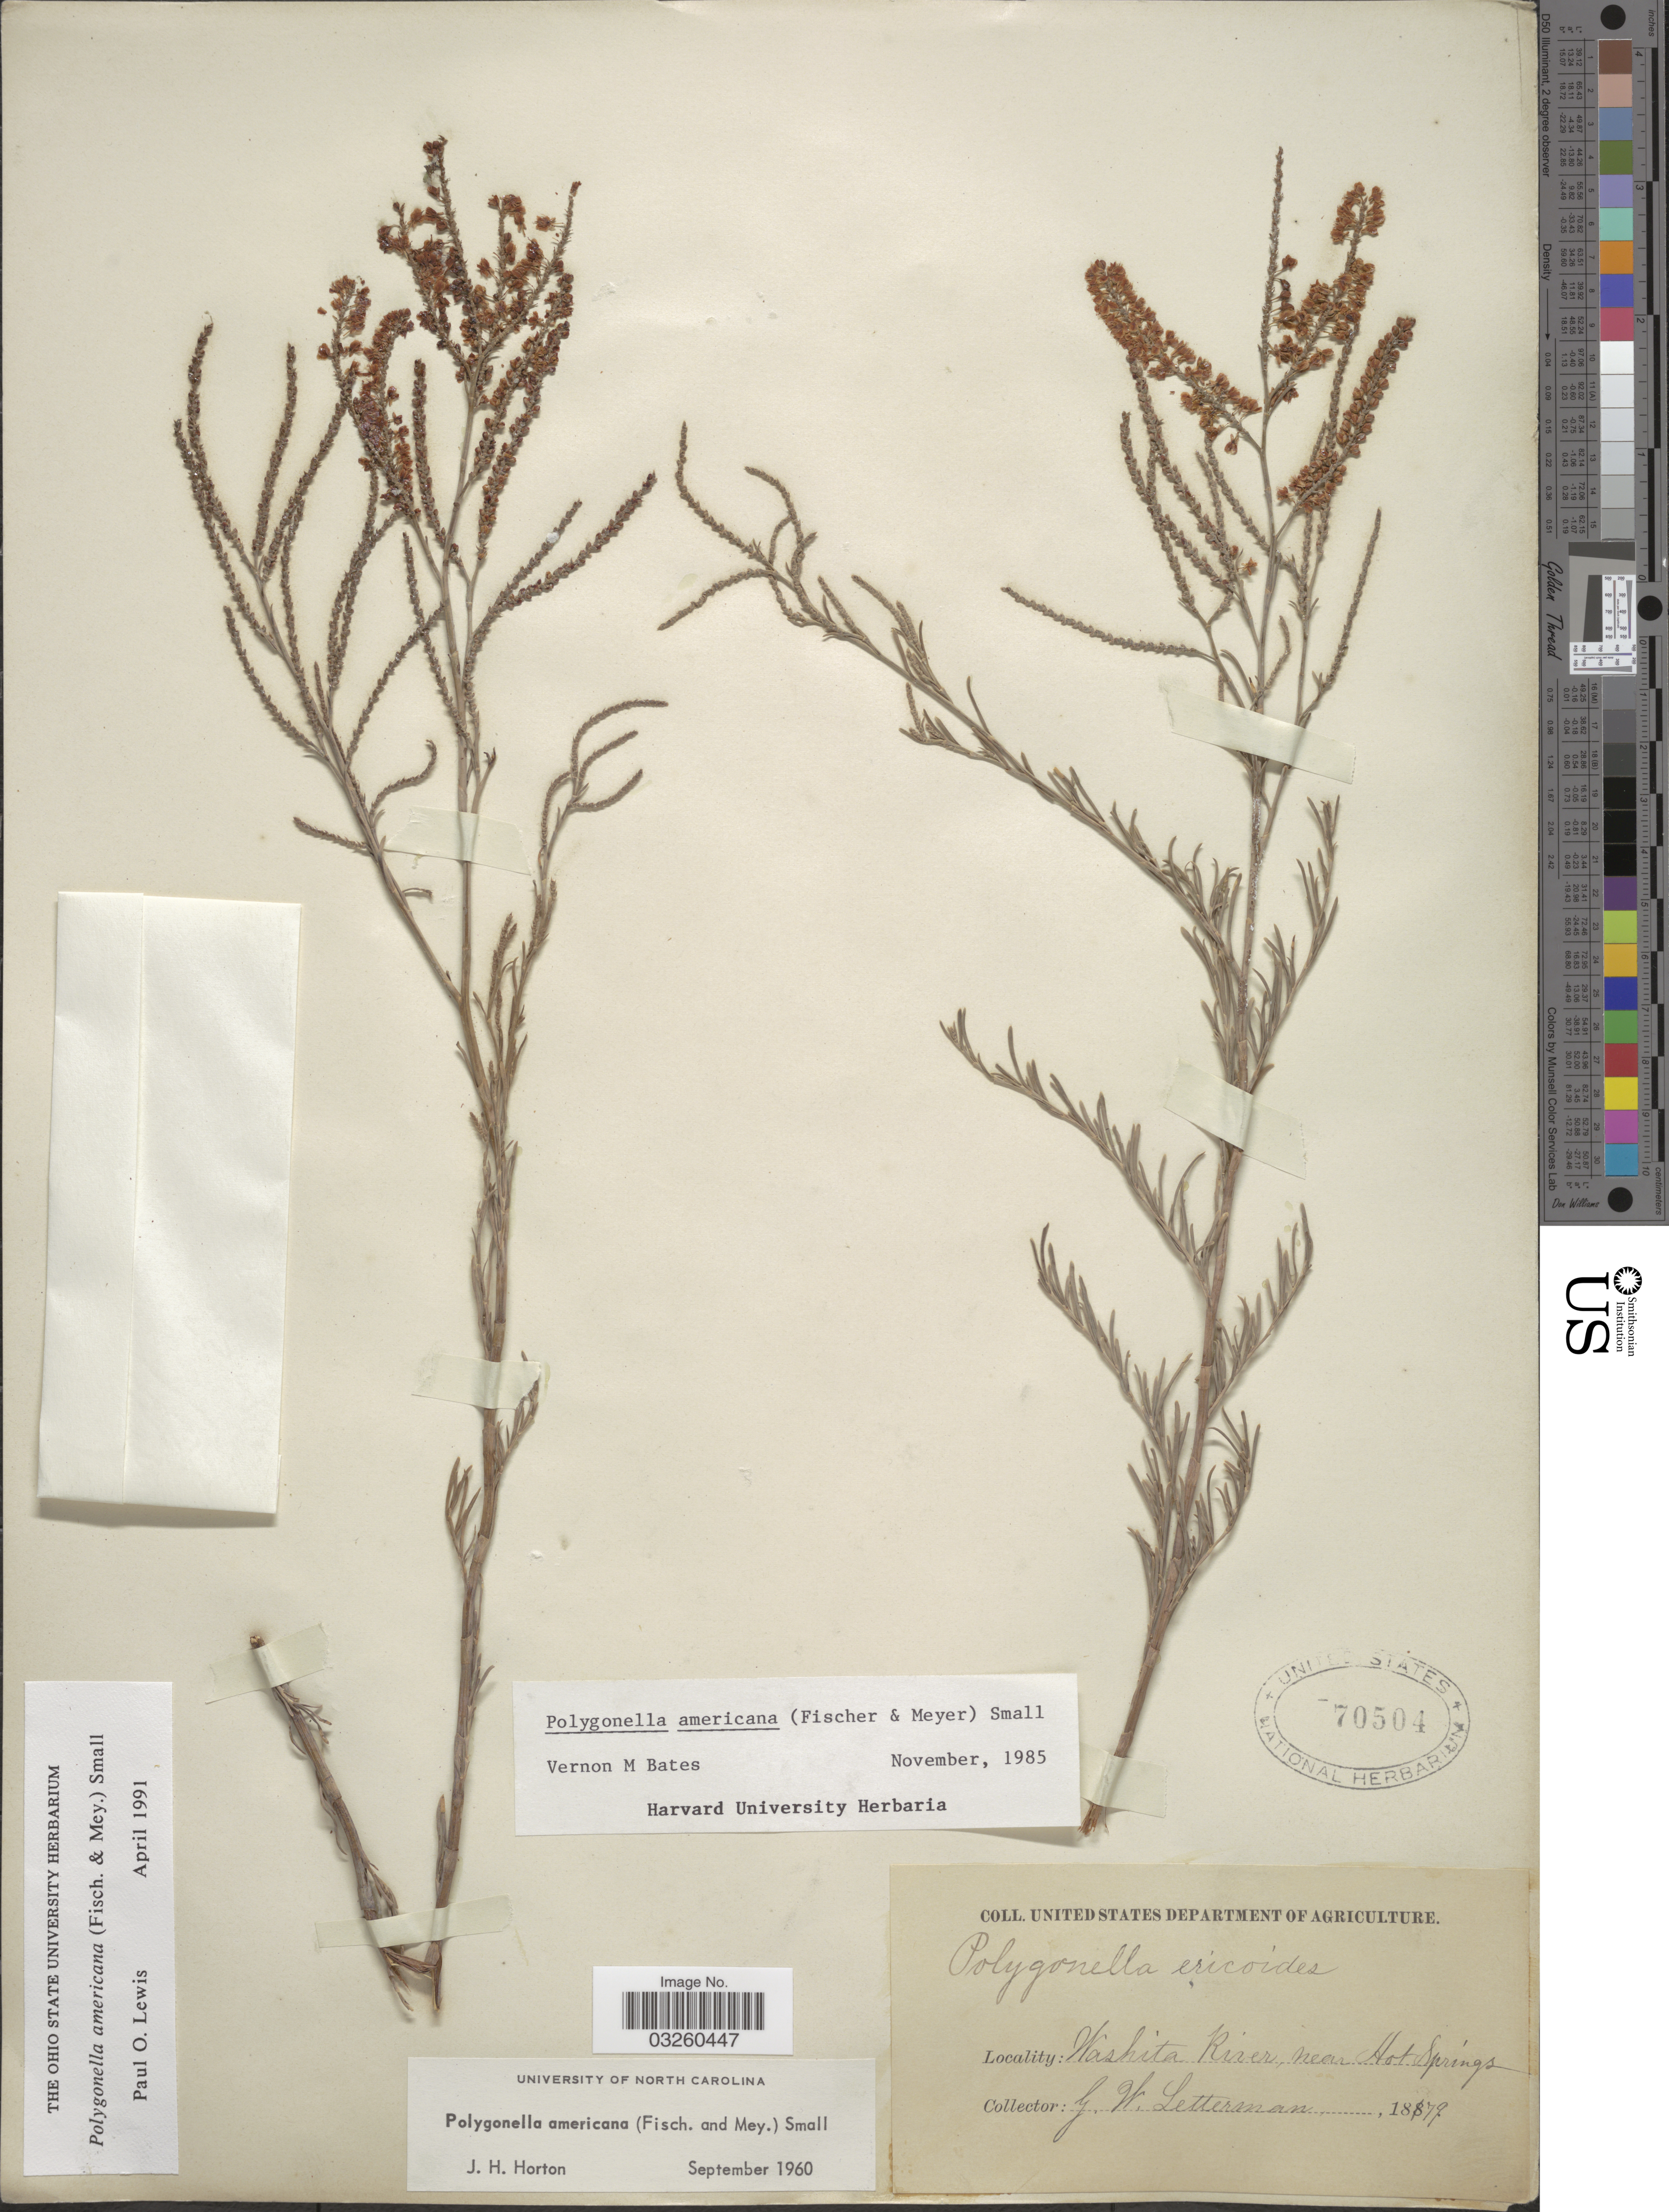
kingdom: Plantae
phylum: Tracheophyta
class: Magnoliopsida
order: Caryophyllales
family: Polygonaceae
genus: Polygonella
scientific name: Polygonella americana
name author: (Fisch. & C.A. Mey.) Small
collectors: G. W. Letterman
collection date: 1879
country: United States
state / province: Arkansas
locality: Washita River near Hot Springs.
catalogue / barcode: US 70504